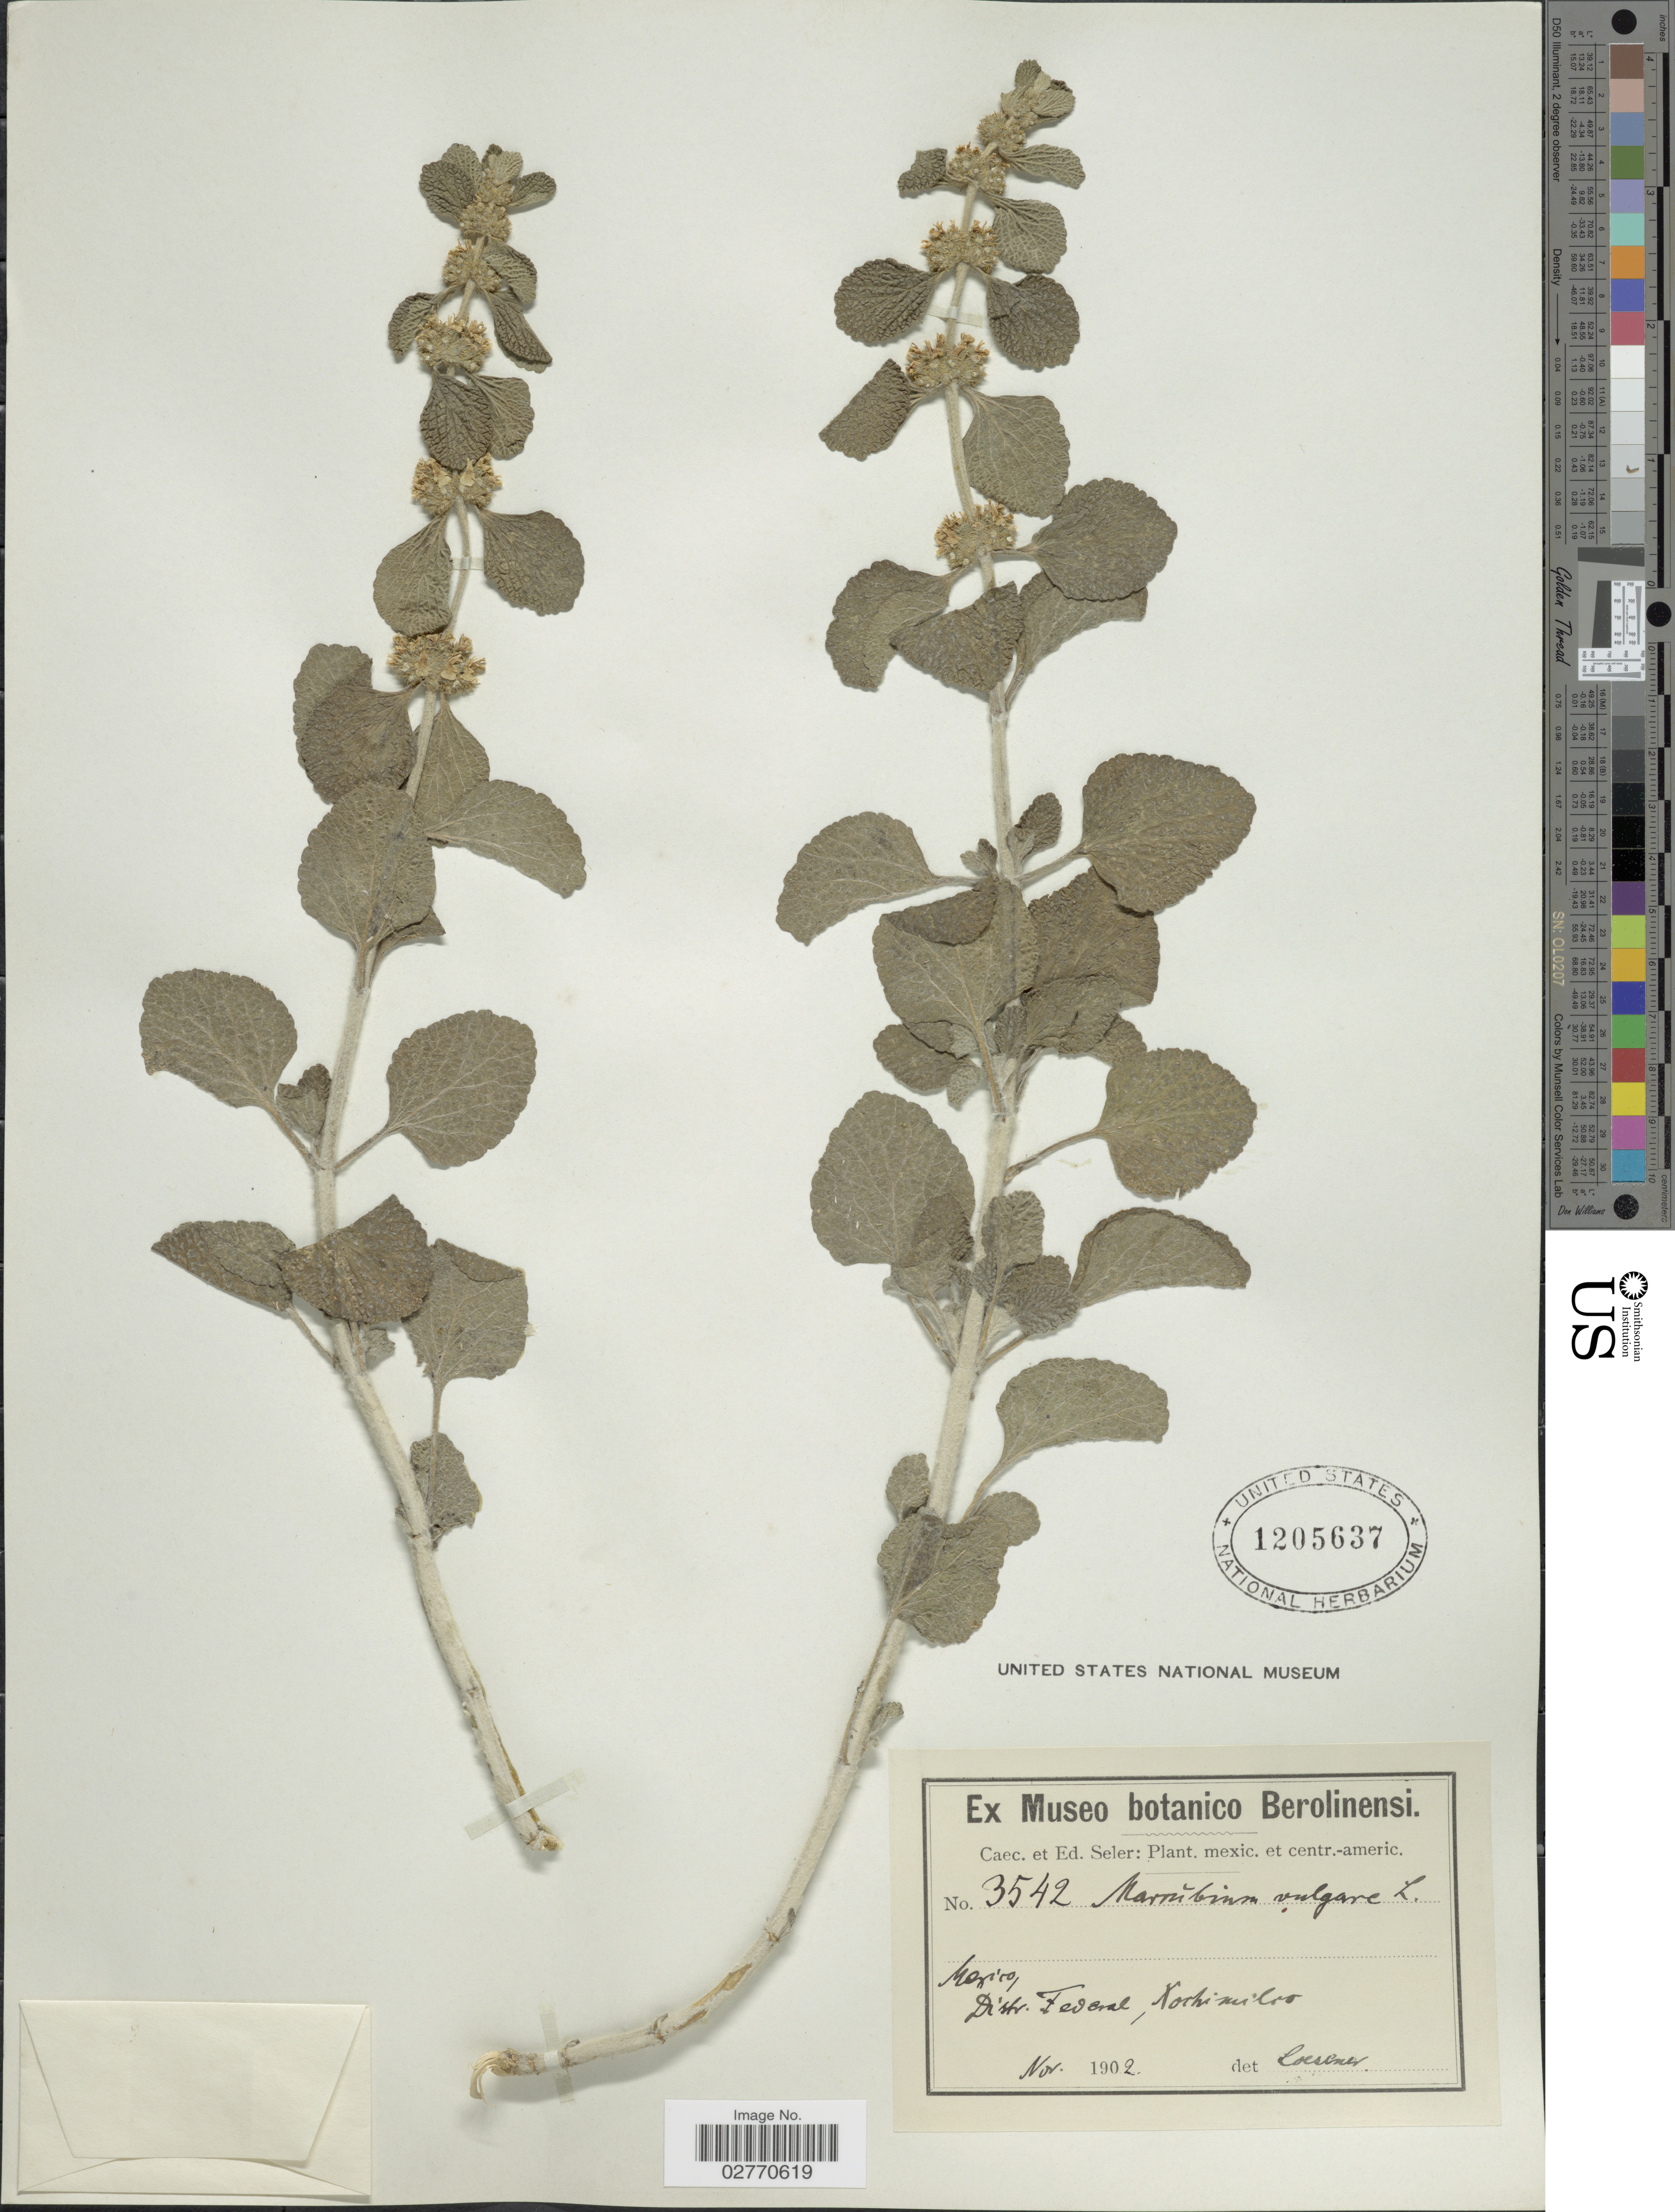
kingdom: Plantae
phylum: Tracheophyta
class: Magnoliopsida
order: Lamiales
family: Lamiaceae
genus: Marrubium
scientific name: Marrubium vulgare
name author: L.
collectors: C. Seler & E. Seler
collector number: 3542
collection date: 1902-11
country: Mexico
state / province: Distrito Federal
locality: Xochimilco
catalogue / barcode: US 1205637